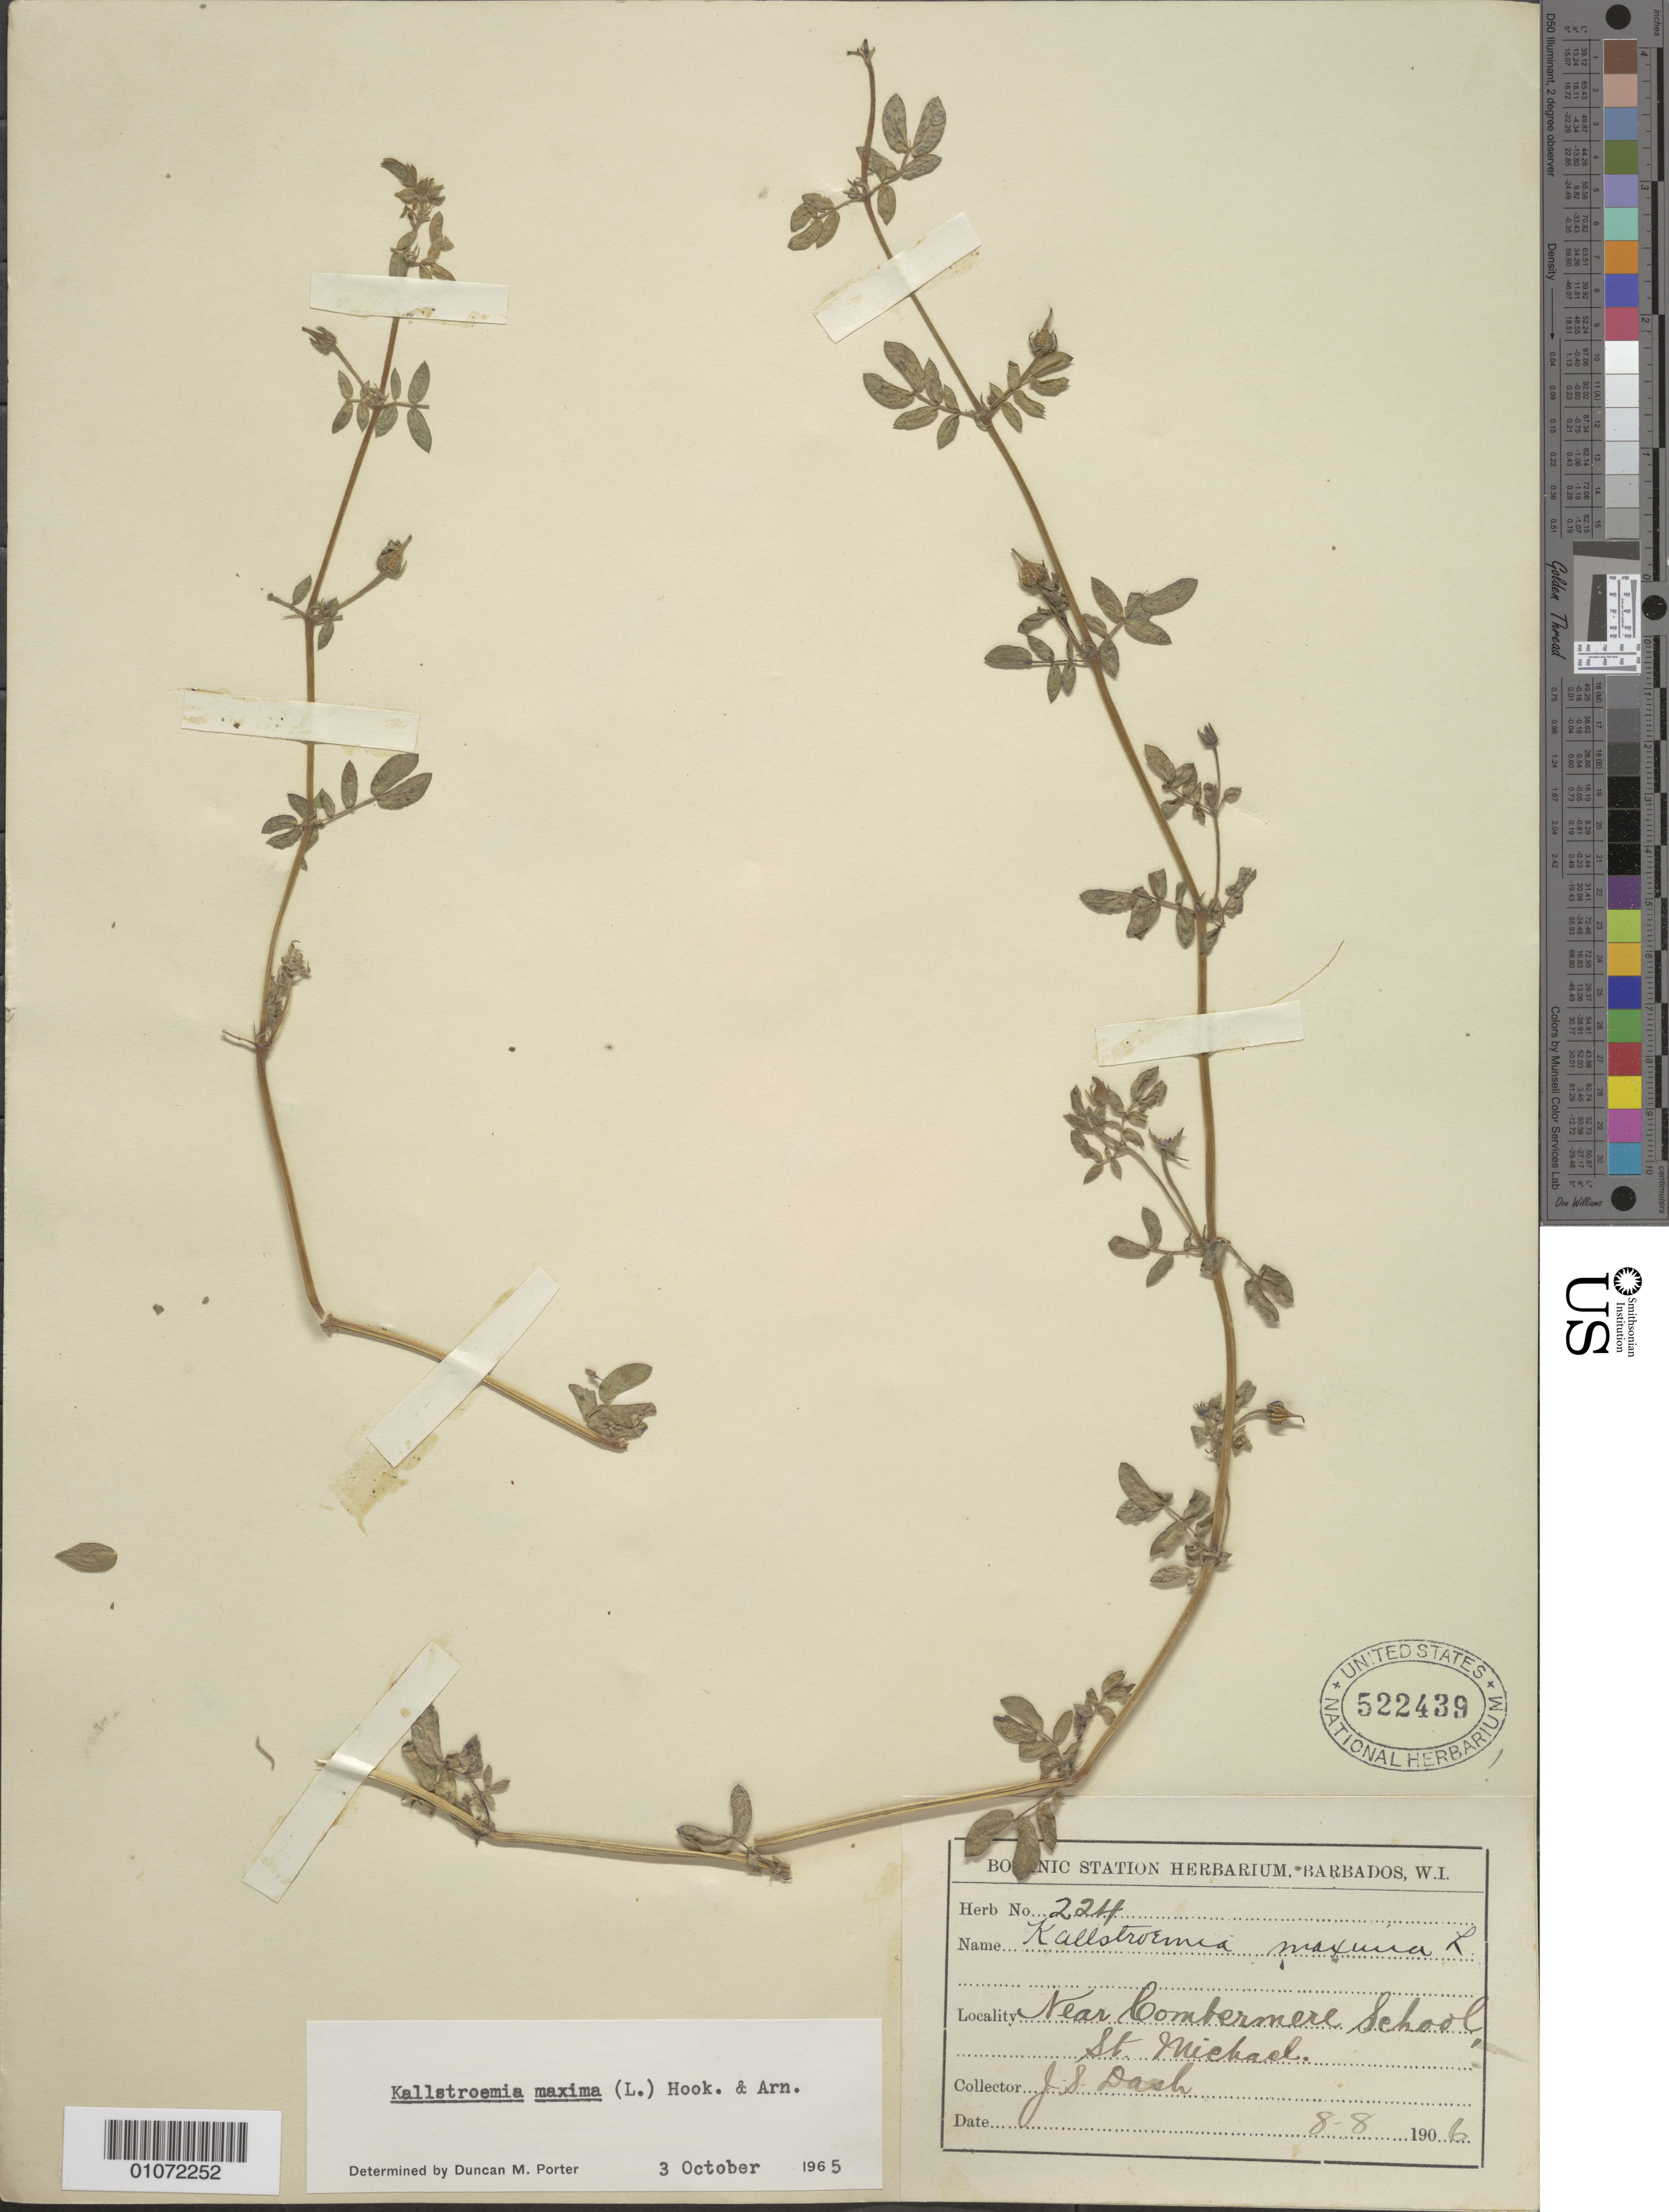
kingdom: Plantae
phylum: Tracheophyta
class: Magnoliopsida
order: Zygophyllales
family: Zygophyllaceae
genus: Kallstroemia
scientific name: Kallstroemia maxima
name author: (L.) Hook. & Arn.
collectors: J. Dash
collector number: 224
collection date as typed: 08 Aug 1906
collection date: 1906-08-08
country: Barbados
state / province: Saint Michael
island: Barbados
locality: Near Conbermere School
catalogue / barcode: US 522439